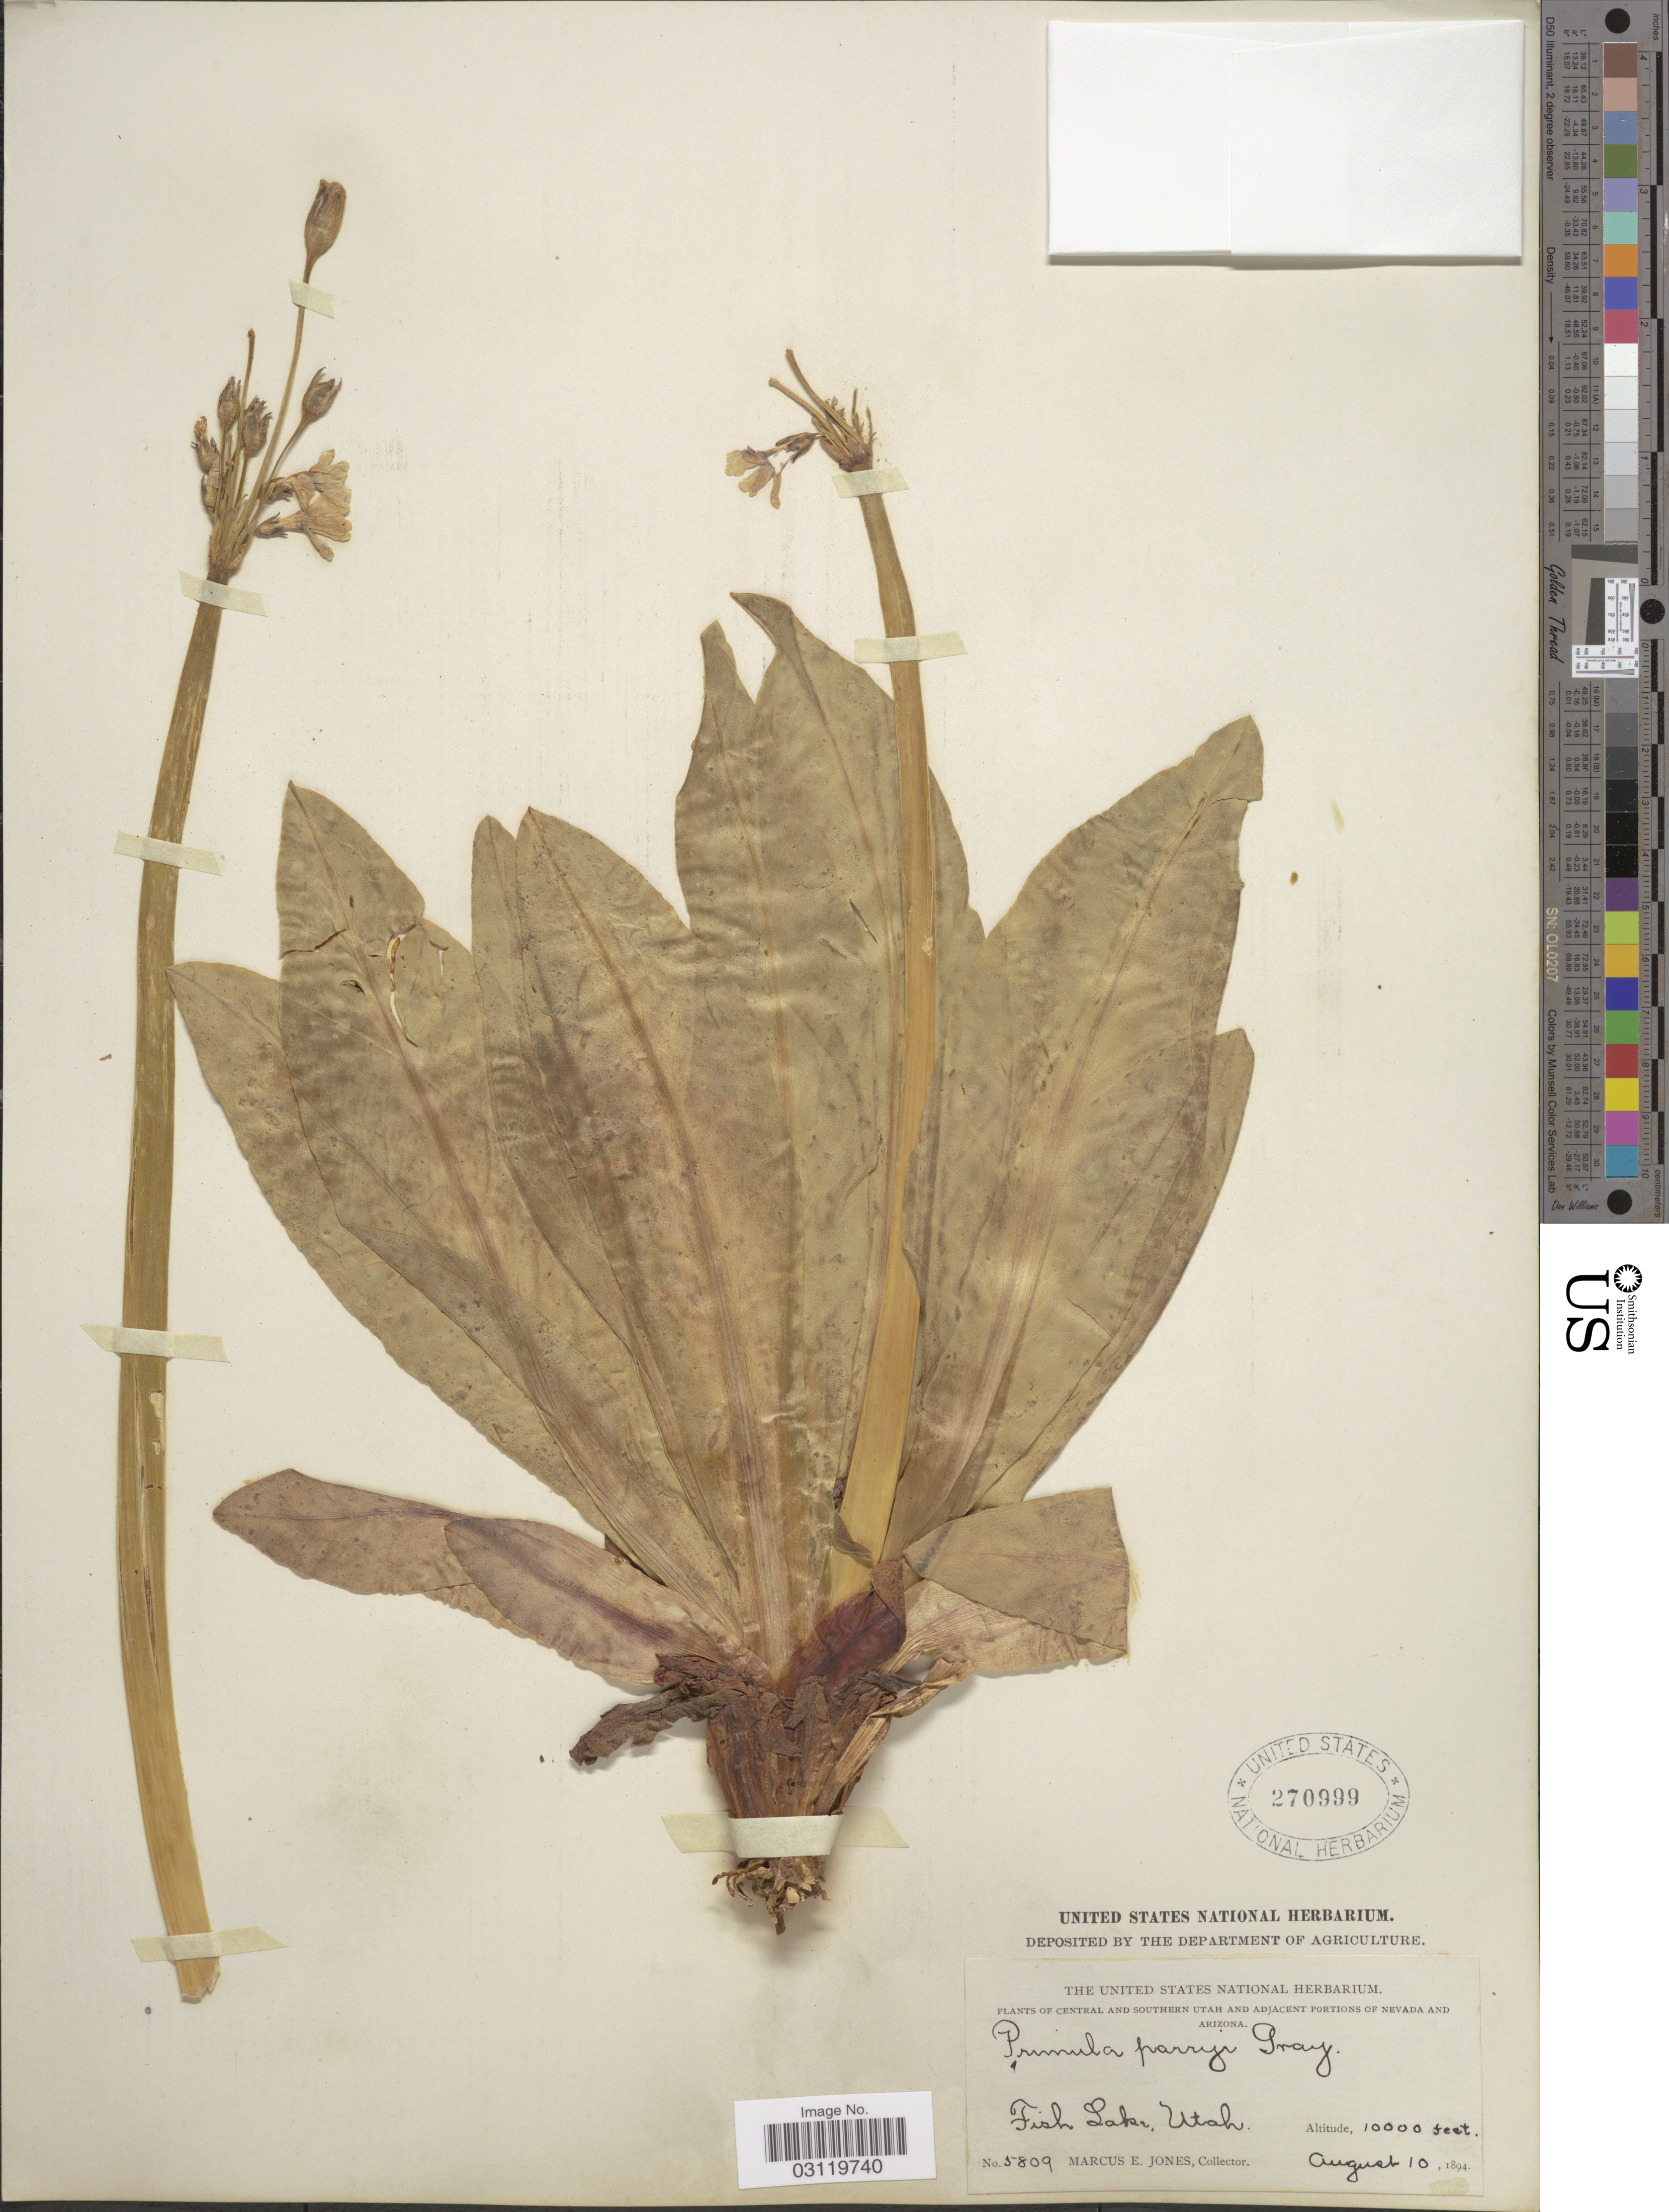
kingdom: Plantae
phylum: Tracheophyta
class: Magnoliopsida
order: Ericales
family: Primulaceae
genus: Primula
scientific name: Primula parryi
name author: A. Gray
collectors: M. E. Jones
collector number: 5809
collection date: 1894-08-10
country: United States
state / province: Utah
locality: Central and Southern Utah, Fish Lake.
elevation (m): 3048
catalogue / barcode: US 270999